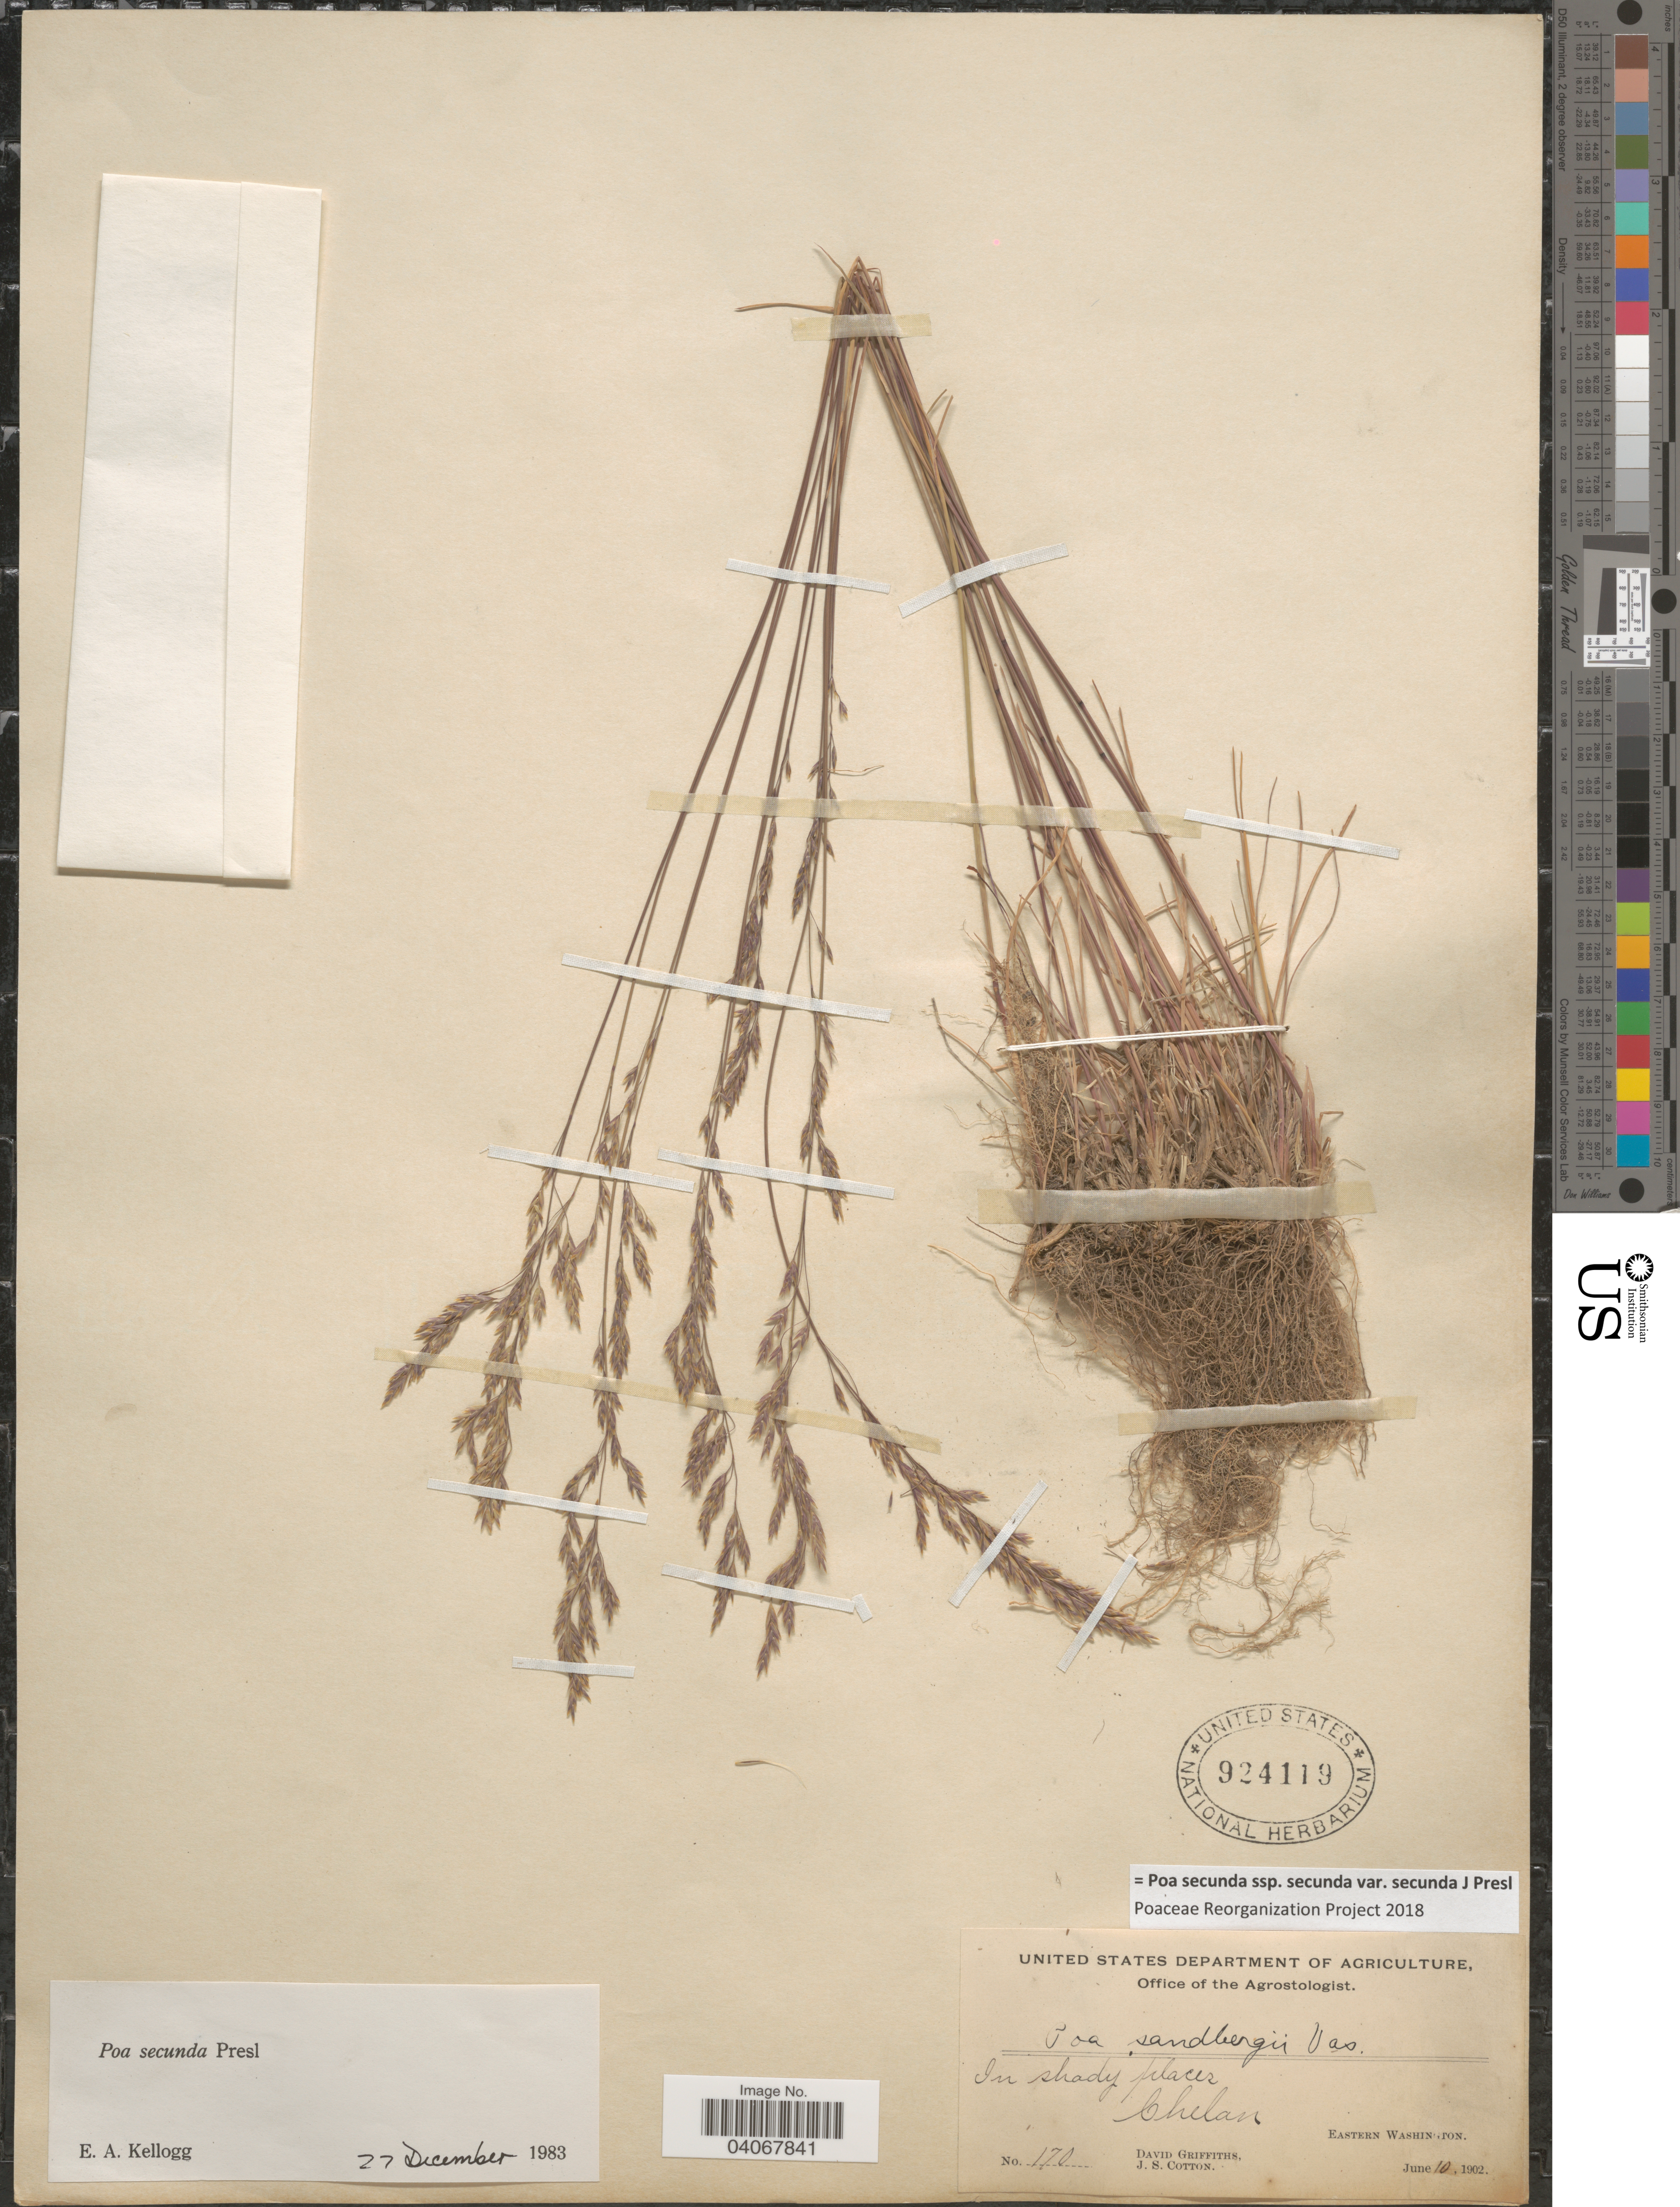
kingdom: Plantae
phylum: Tracheophyta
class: Liliopsida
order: Poales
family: Poaceae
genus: Poa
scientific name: Poa secunda subsp. secunda var. secunda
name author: J. Presl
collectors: D. Griffiths & J. S. Cotton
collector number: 170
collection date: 1902-06-10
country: United States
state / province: Washington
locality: Chelan. Eastern Washington.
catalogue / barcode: US 924119